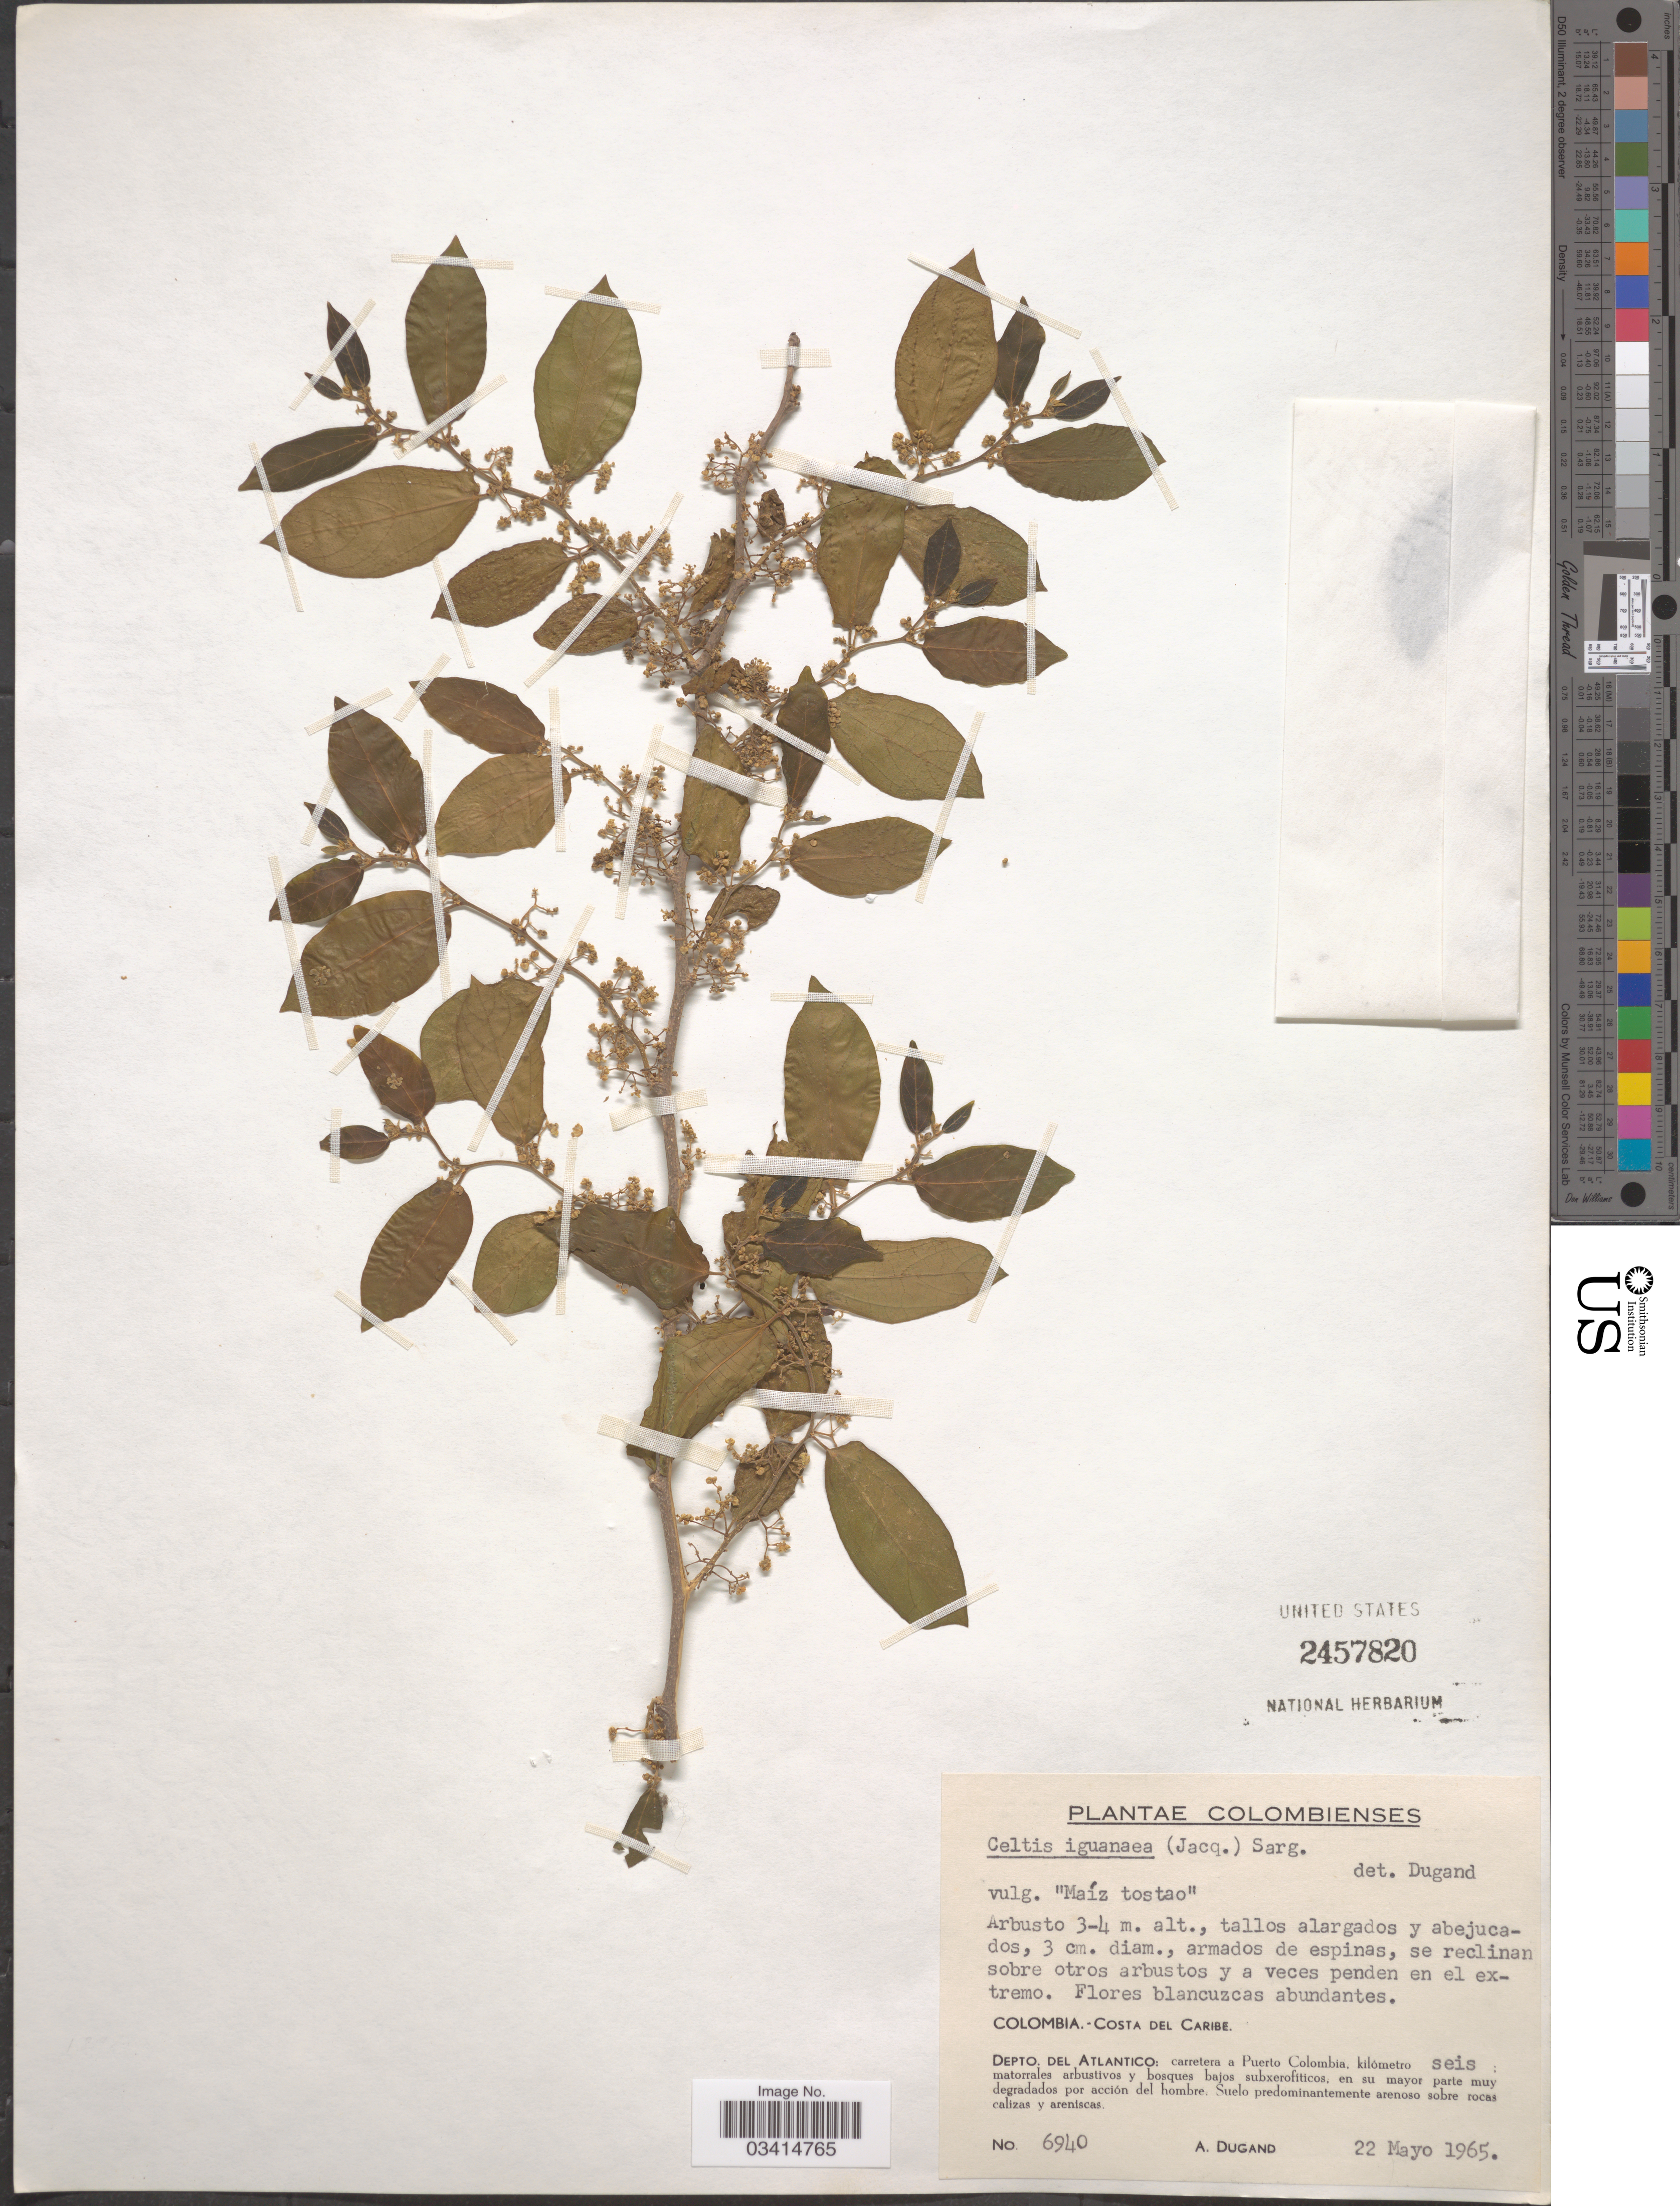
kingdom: Plantae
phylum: Tracheophyta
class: Magnoliopsida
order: Rosales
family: Cannabaceae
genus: Celtis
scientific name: Celtis iguanaea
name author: (Jacq.) Sarg.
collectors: A. Dugand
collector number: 6940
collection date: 1965-05-22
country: Colombia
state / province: Atlántico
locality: Costa Del Caribe. Depto. Del Atlantico: carretera a Puerto Colombia, kilómetro seis.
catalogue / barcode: US 2457820